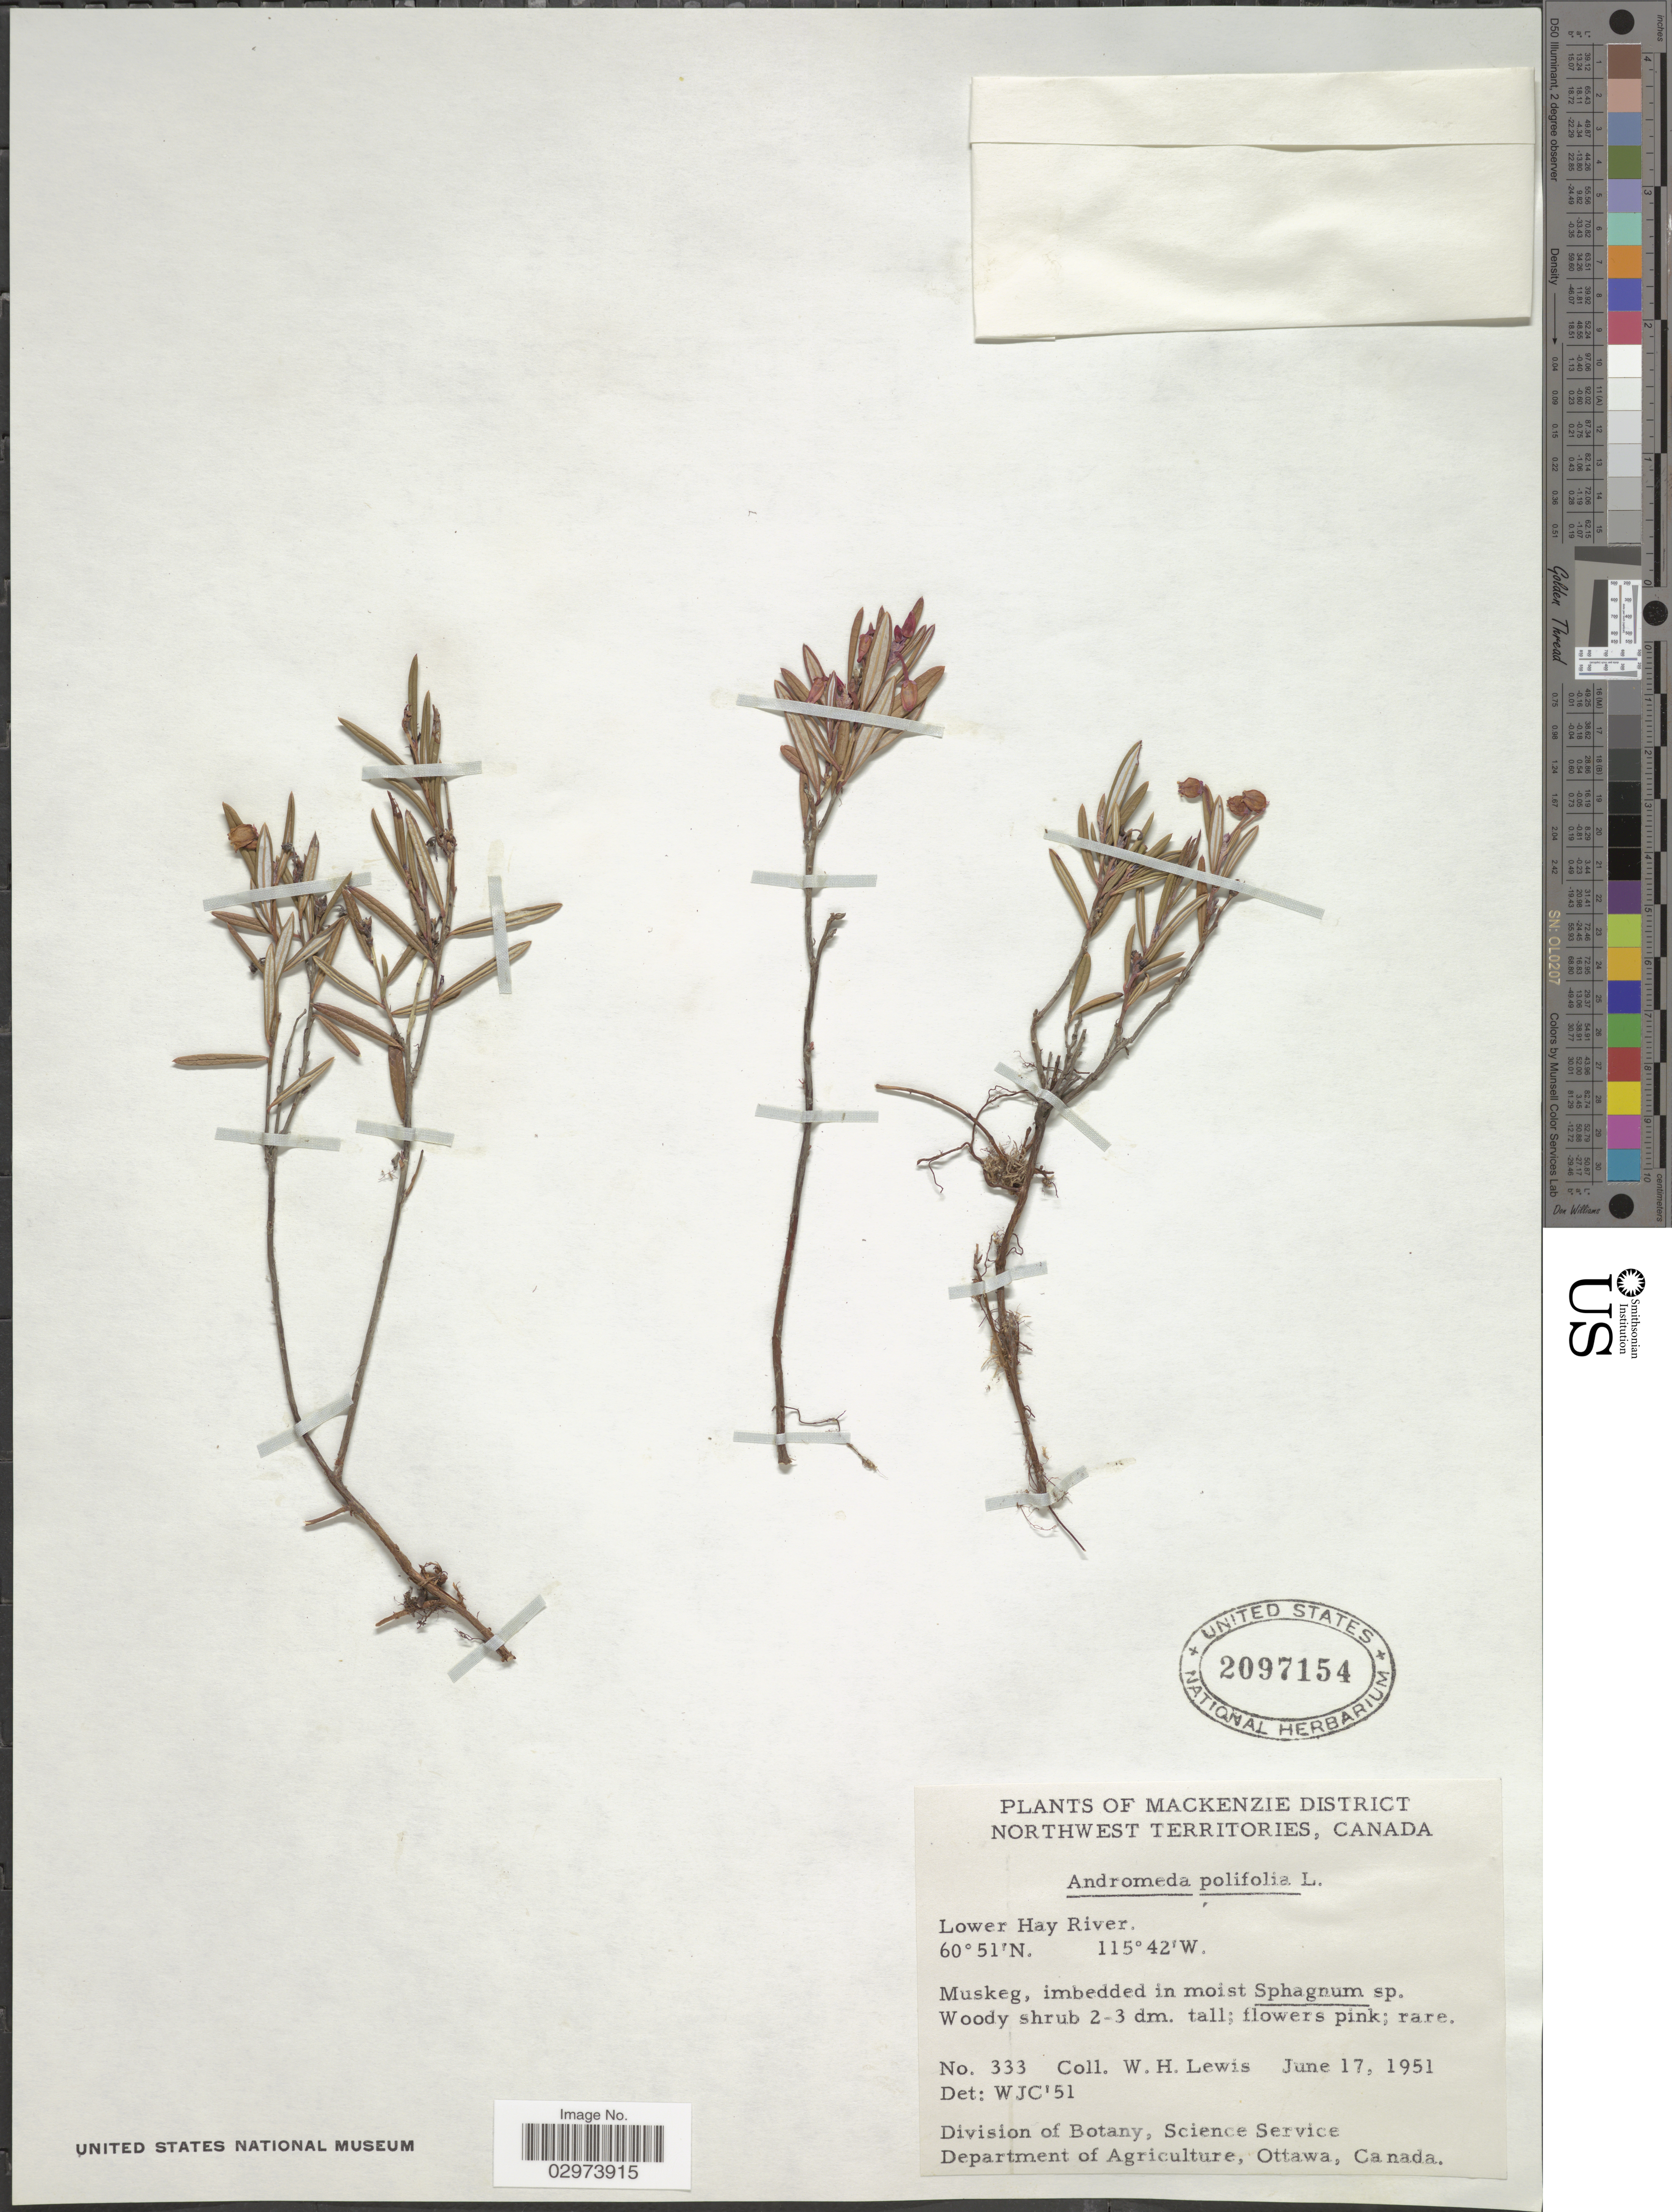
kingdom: Plantae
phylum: Tracheophyta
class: Magnoliopsida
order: Ericales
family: Ericaceae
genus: Andromeda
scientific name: Andromeda polifolia var. latifolia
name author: Aiton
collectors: W. H. Lewis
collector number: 333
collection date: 1951-06-17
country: Canada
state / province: Northwest Territories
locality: Mackenzie District. Lower Hay River.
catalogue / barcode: US 2097154